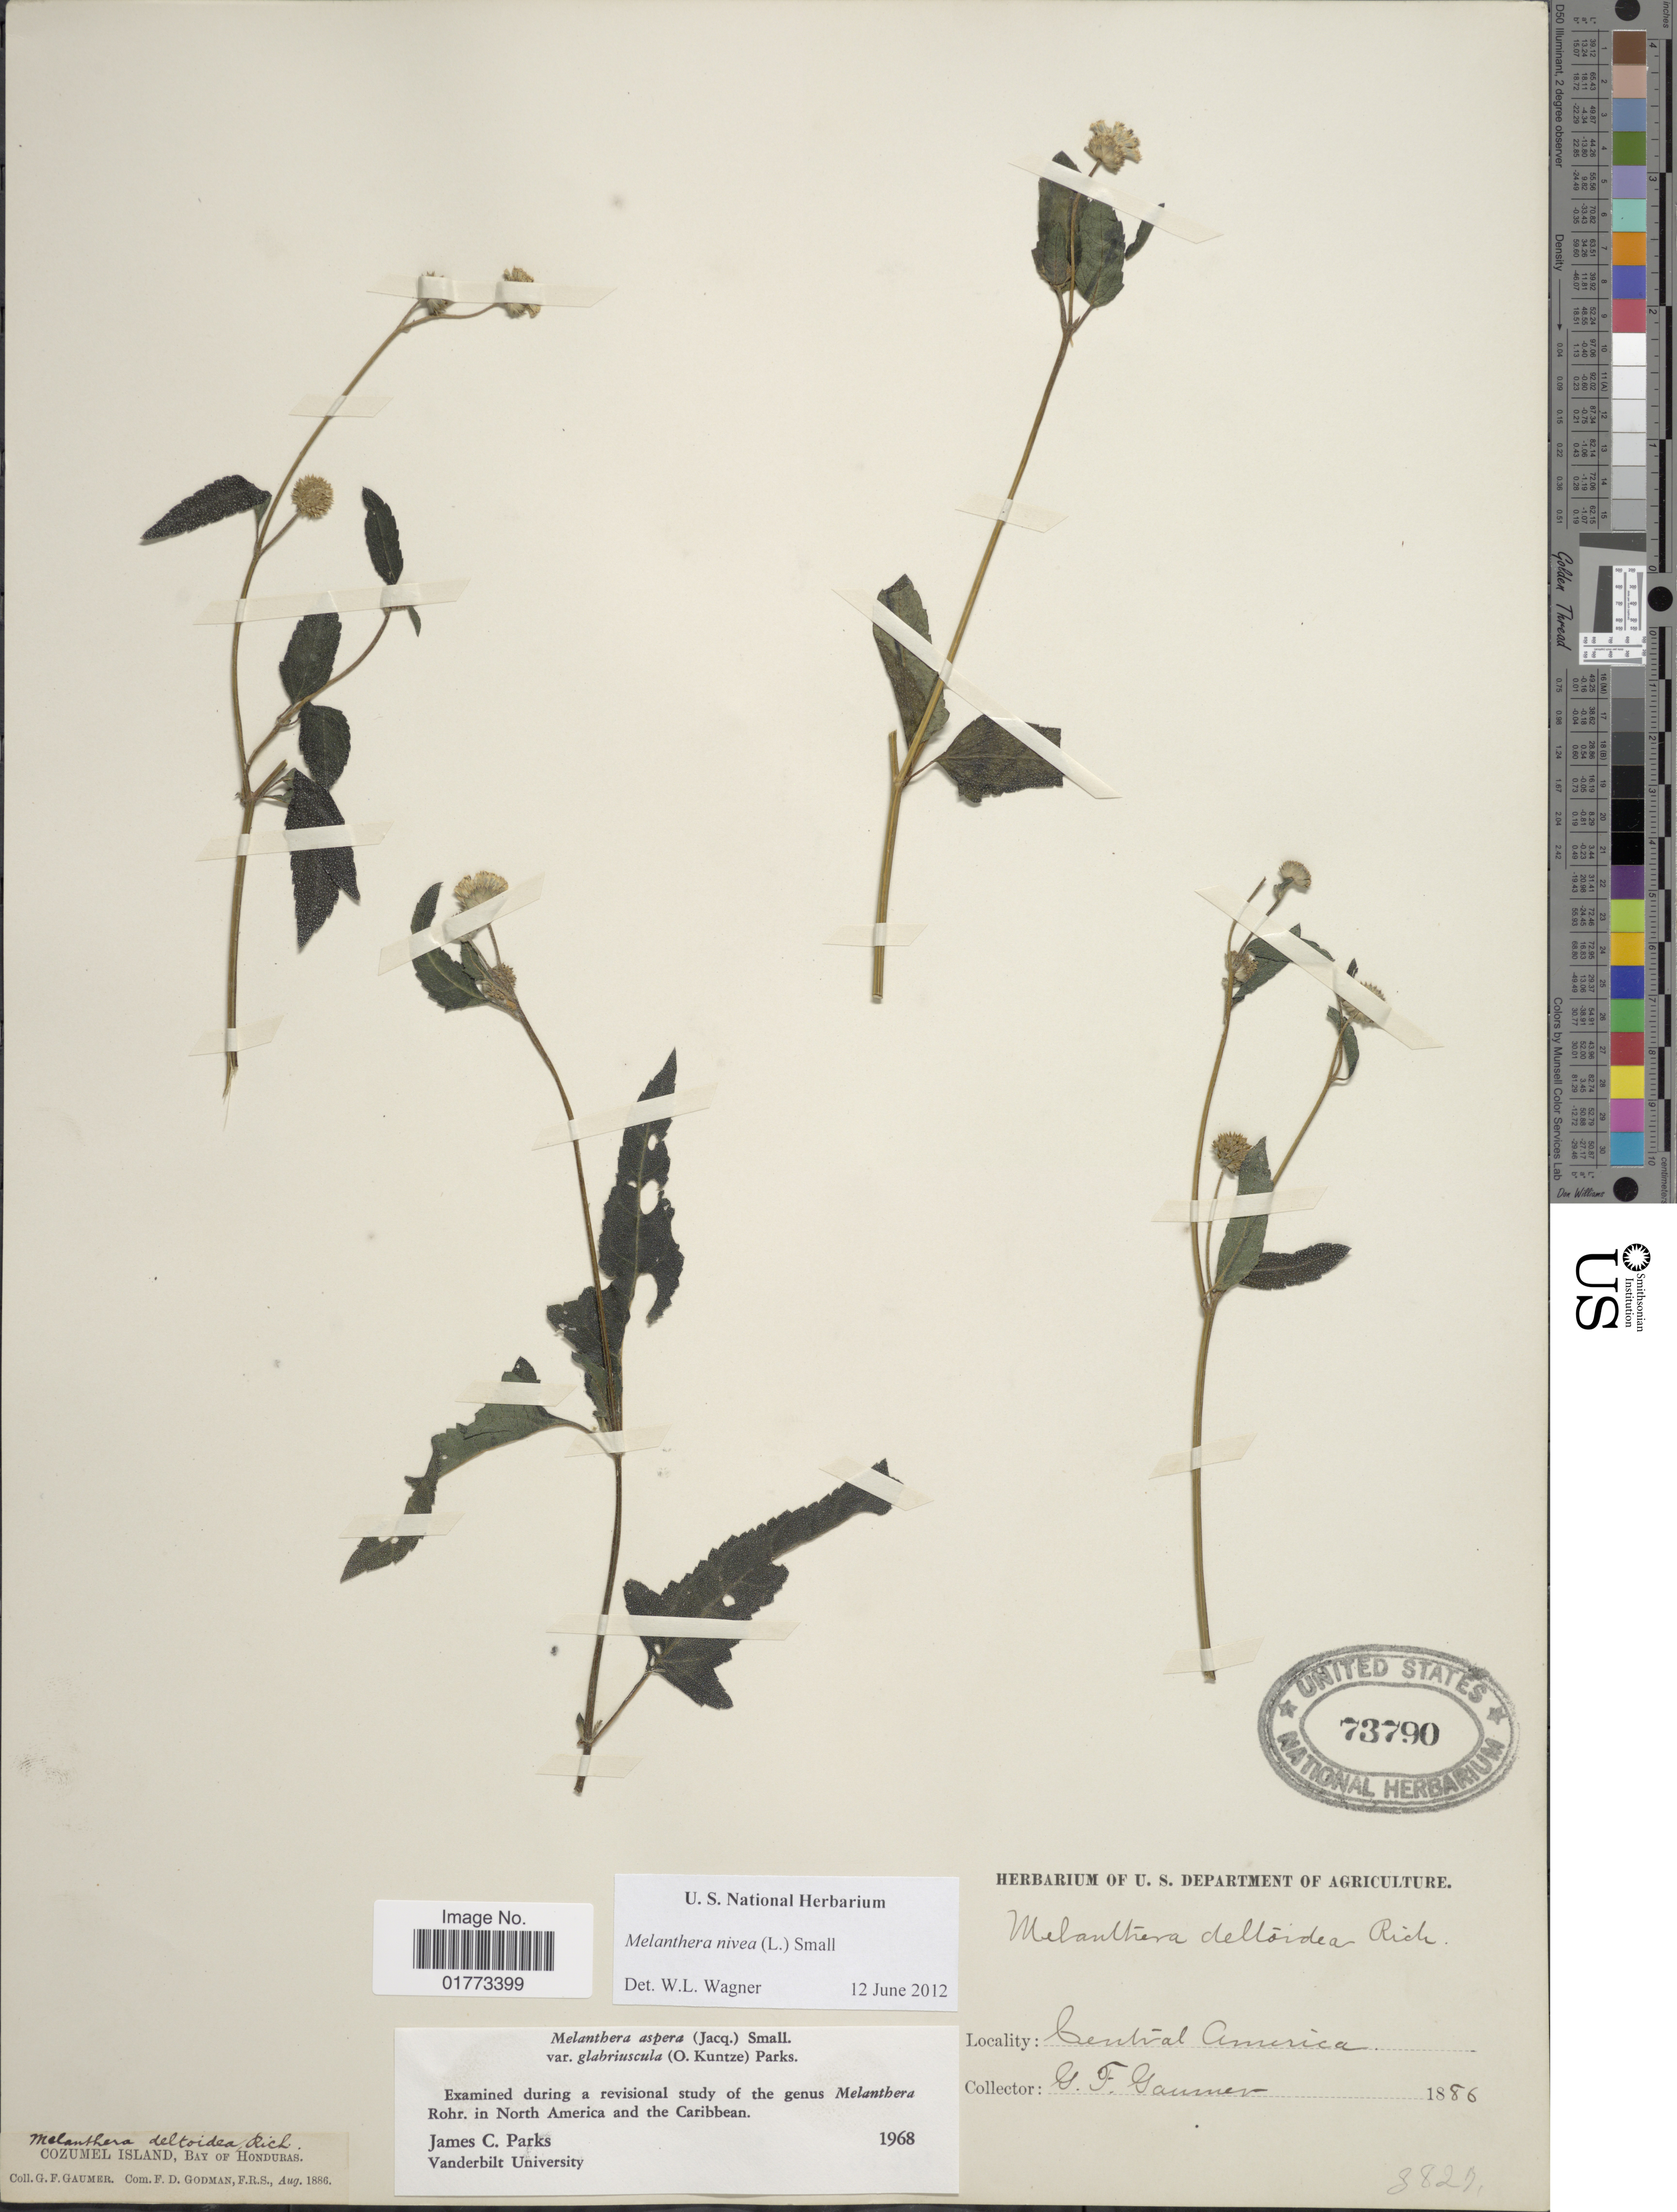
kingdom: Plantae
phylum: Tracheophyta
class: Magnoliopsida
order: Asterales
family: Asteraceae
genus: Melanthera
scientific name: Melanthera nivea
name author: (L.) Small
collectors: G. F. Gaumer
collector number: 3827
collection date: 1886-08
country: Honduras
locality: Conzumel Island, Bay of Honduras, Central America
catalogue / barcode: US 73790